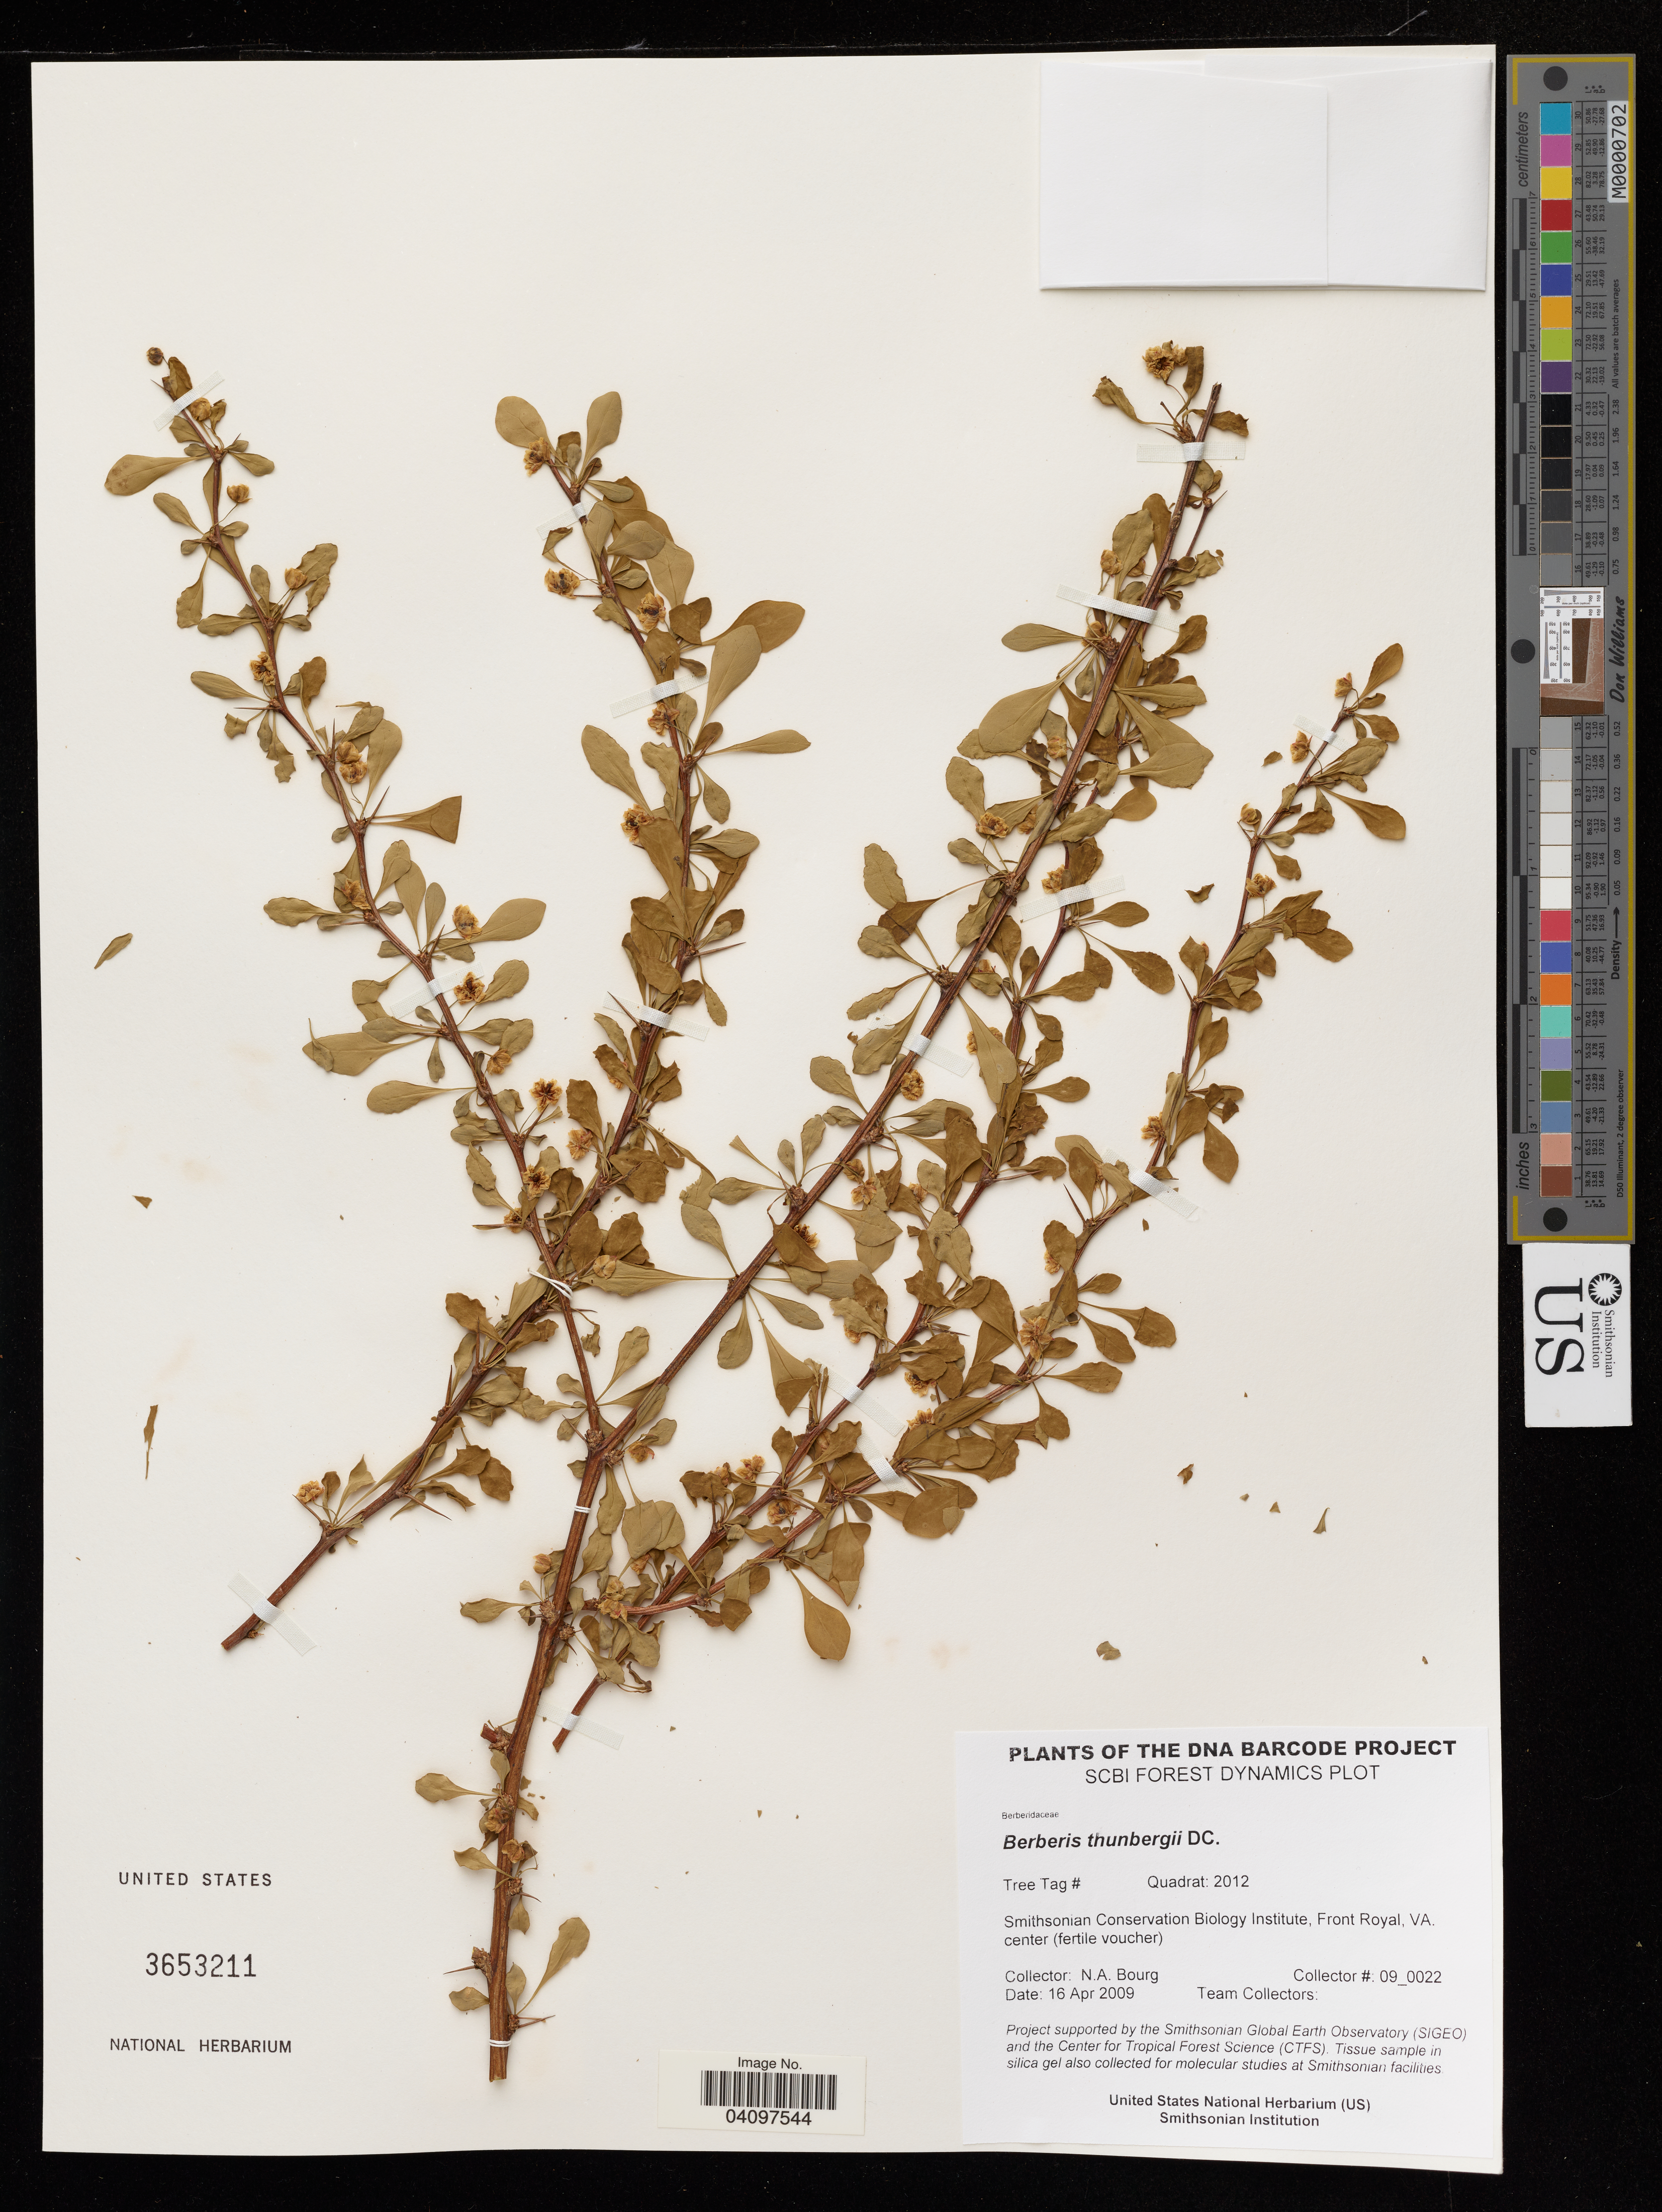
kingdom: Plantae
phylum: Tracheophyta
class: Magnoliopsida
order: Ranunculales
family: Berberidaceae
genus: Berberis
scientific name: Berberis thunbergii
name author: DC.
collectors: N. A. Bourg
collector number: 09_0022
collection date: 2009-04-16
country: United States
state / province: Virginia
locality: Smithsonian Conservation Biology Institute, Front Royal.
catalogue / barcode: US 3653211